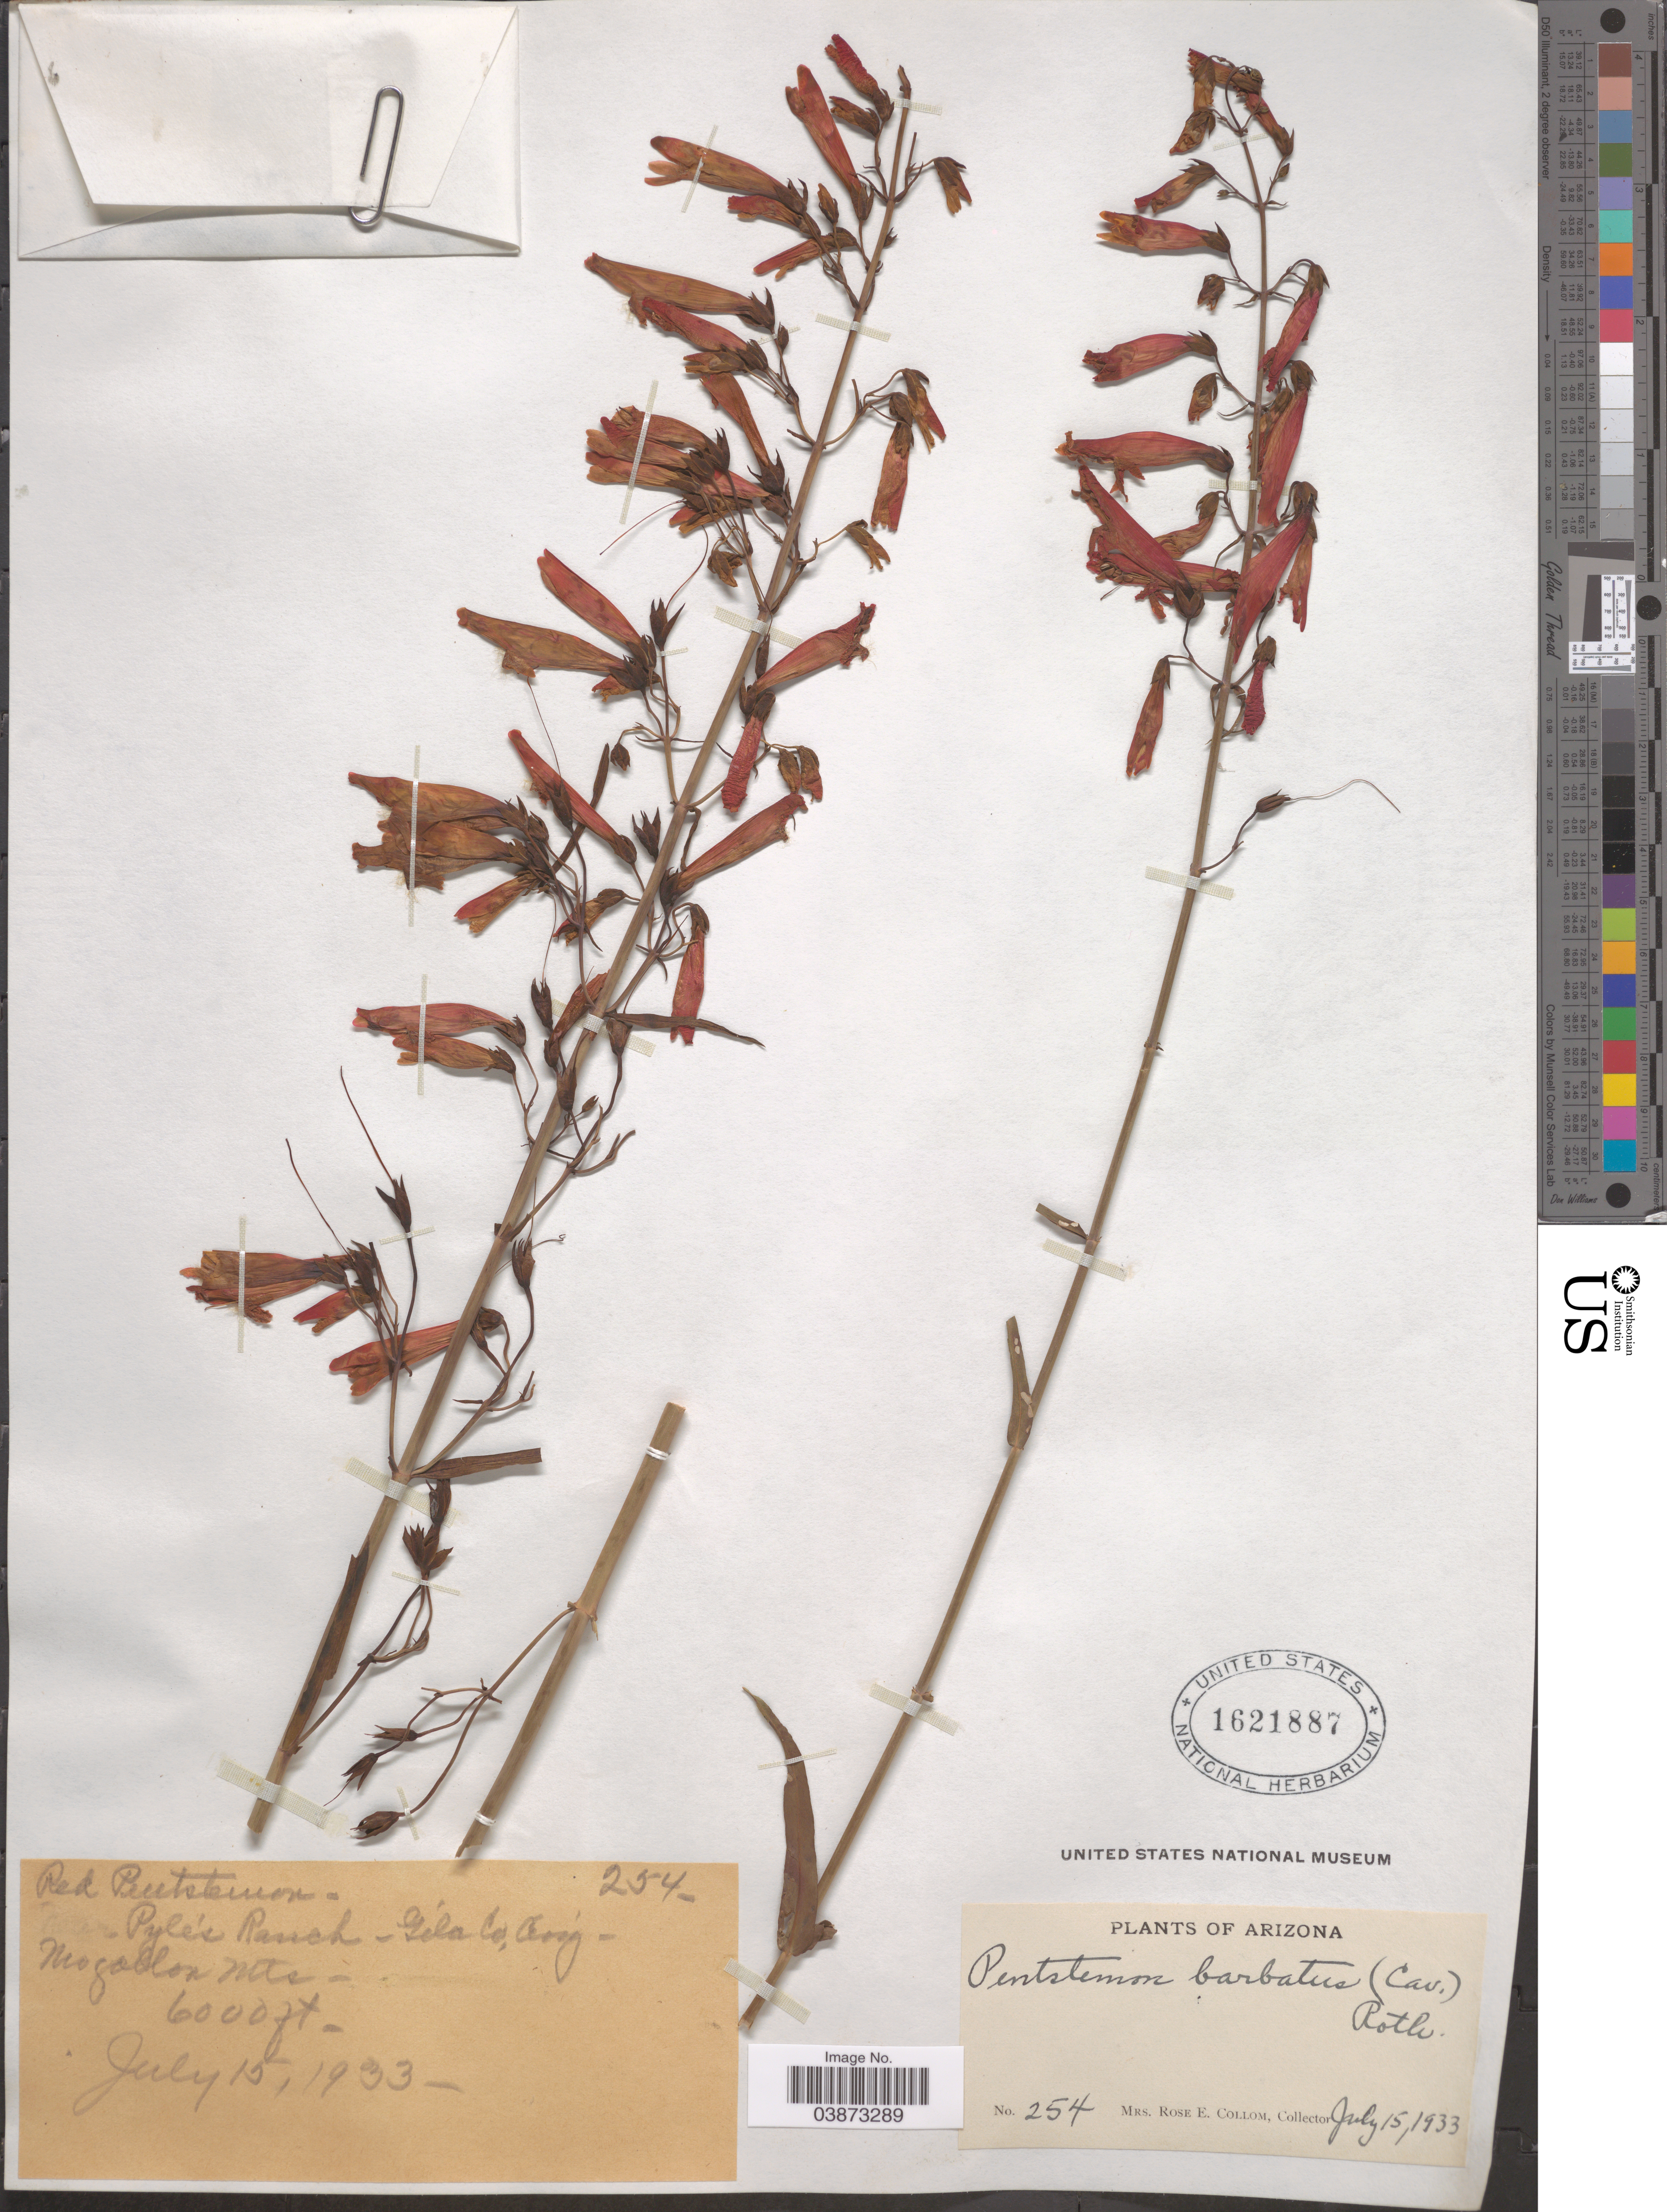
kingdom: Plantae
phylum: Tracheophyta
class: Magnoliopsida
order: Lamiales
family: Plantaginaceae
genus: Penstemon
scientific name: Penstemon barbatus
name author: (Cav.) Roth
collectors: R. E. Collom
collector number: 254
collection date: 1933-07-15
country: United States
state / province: Arizona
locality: Pyle's Ranch. Gila Co. Mogollon Mts.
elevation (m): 1829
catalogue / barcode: US 1621887